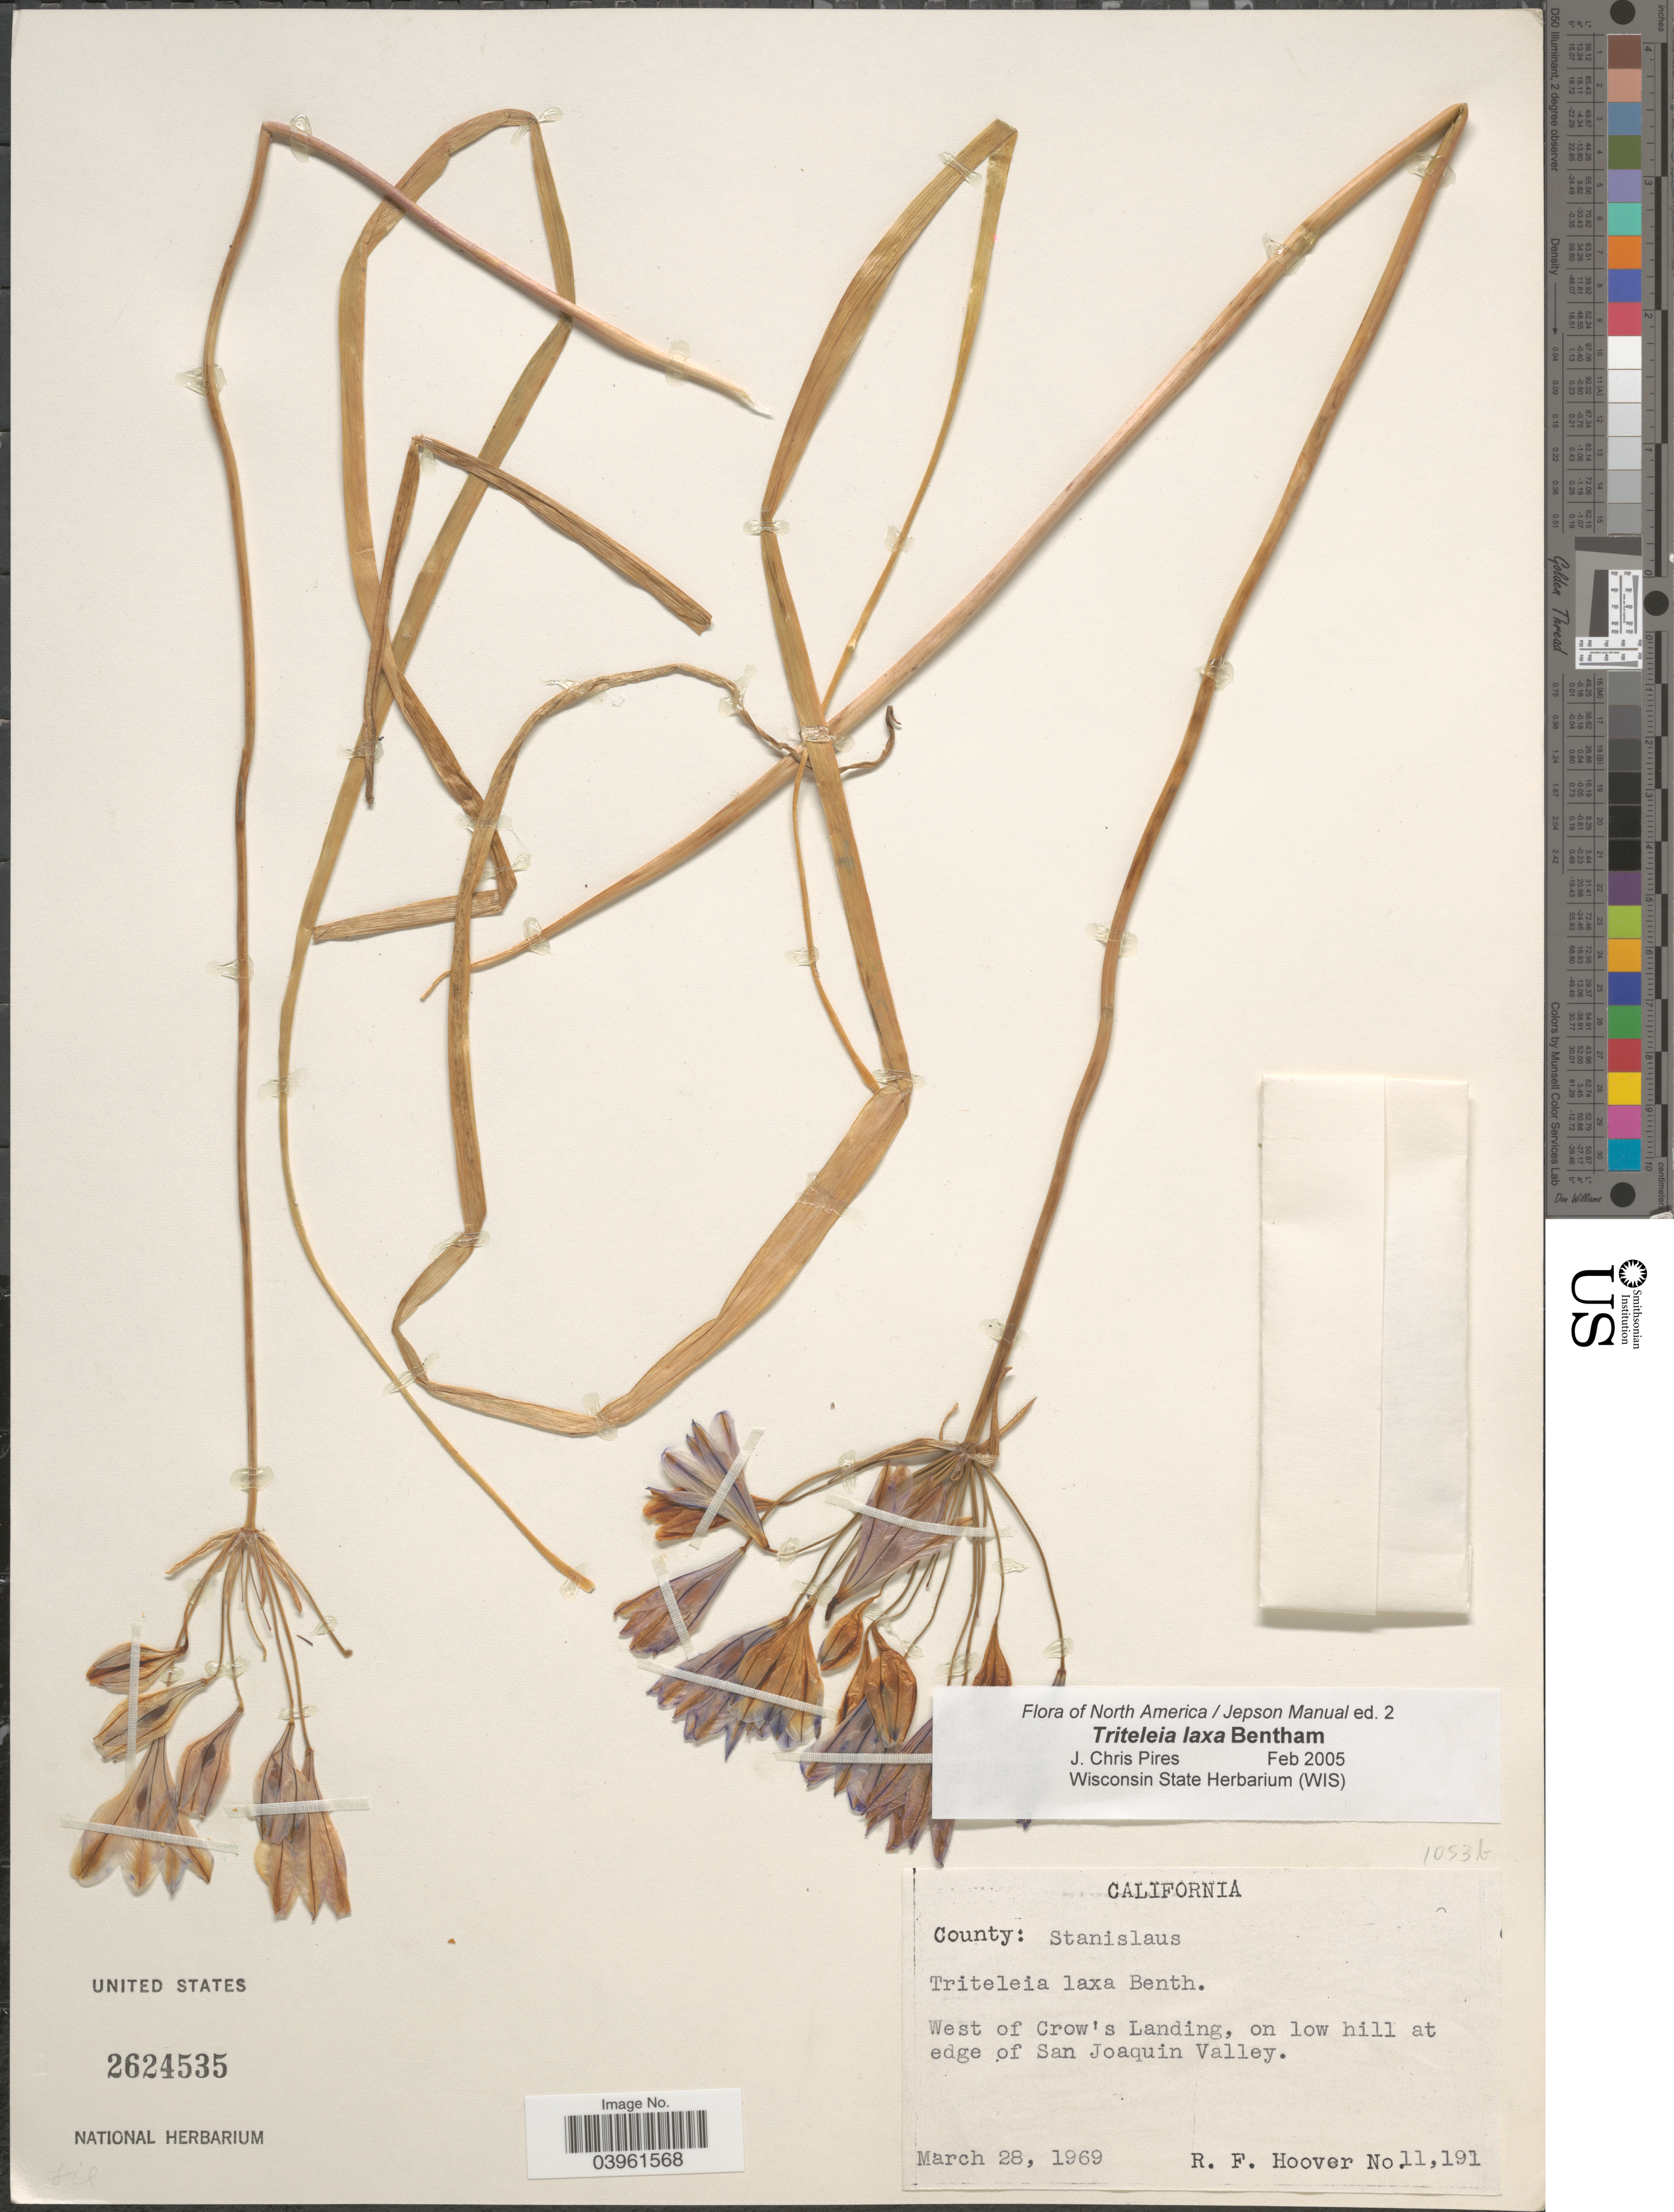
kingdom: Plantae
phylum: Tracheophyta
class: Liliopsida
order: Asparagales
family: Asparagaceae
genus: Triteleia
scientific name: Triteleia laxa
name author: Benth.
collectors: R. F. Hoover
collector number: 11191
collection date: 1969-03-28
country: United States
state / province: California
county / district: Stanislaus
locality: County: Stanislaus. West of Crow's Landing, on low hill at edge of San Joaquin Valley.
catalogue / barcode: US 2624535